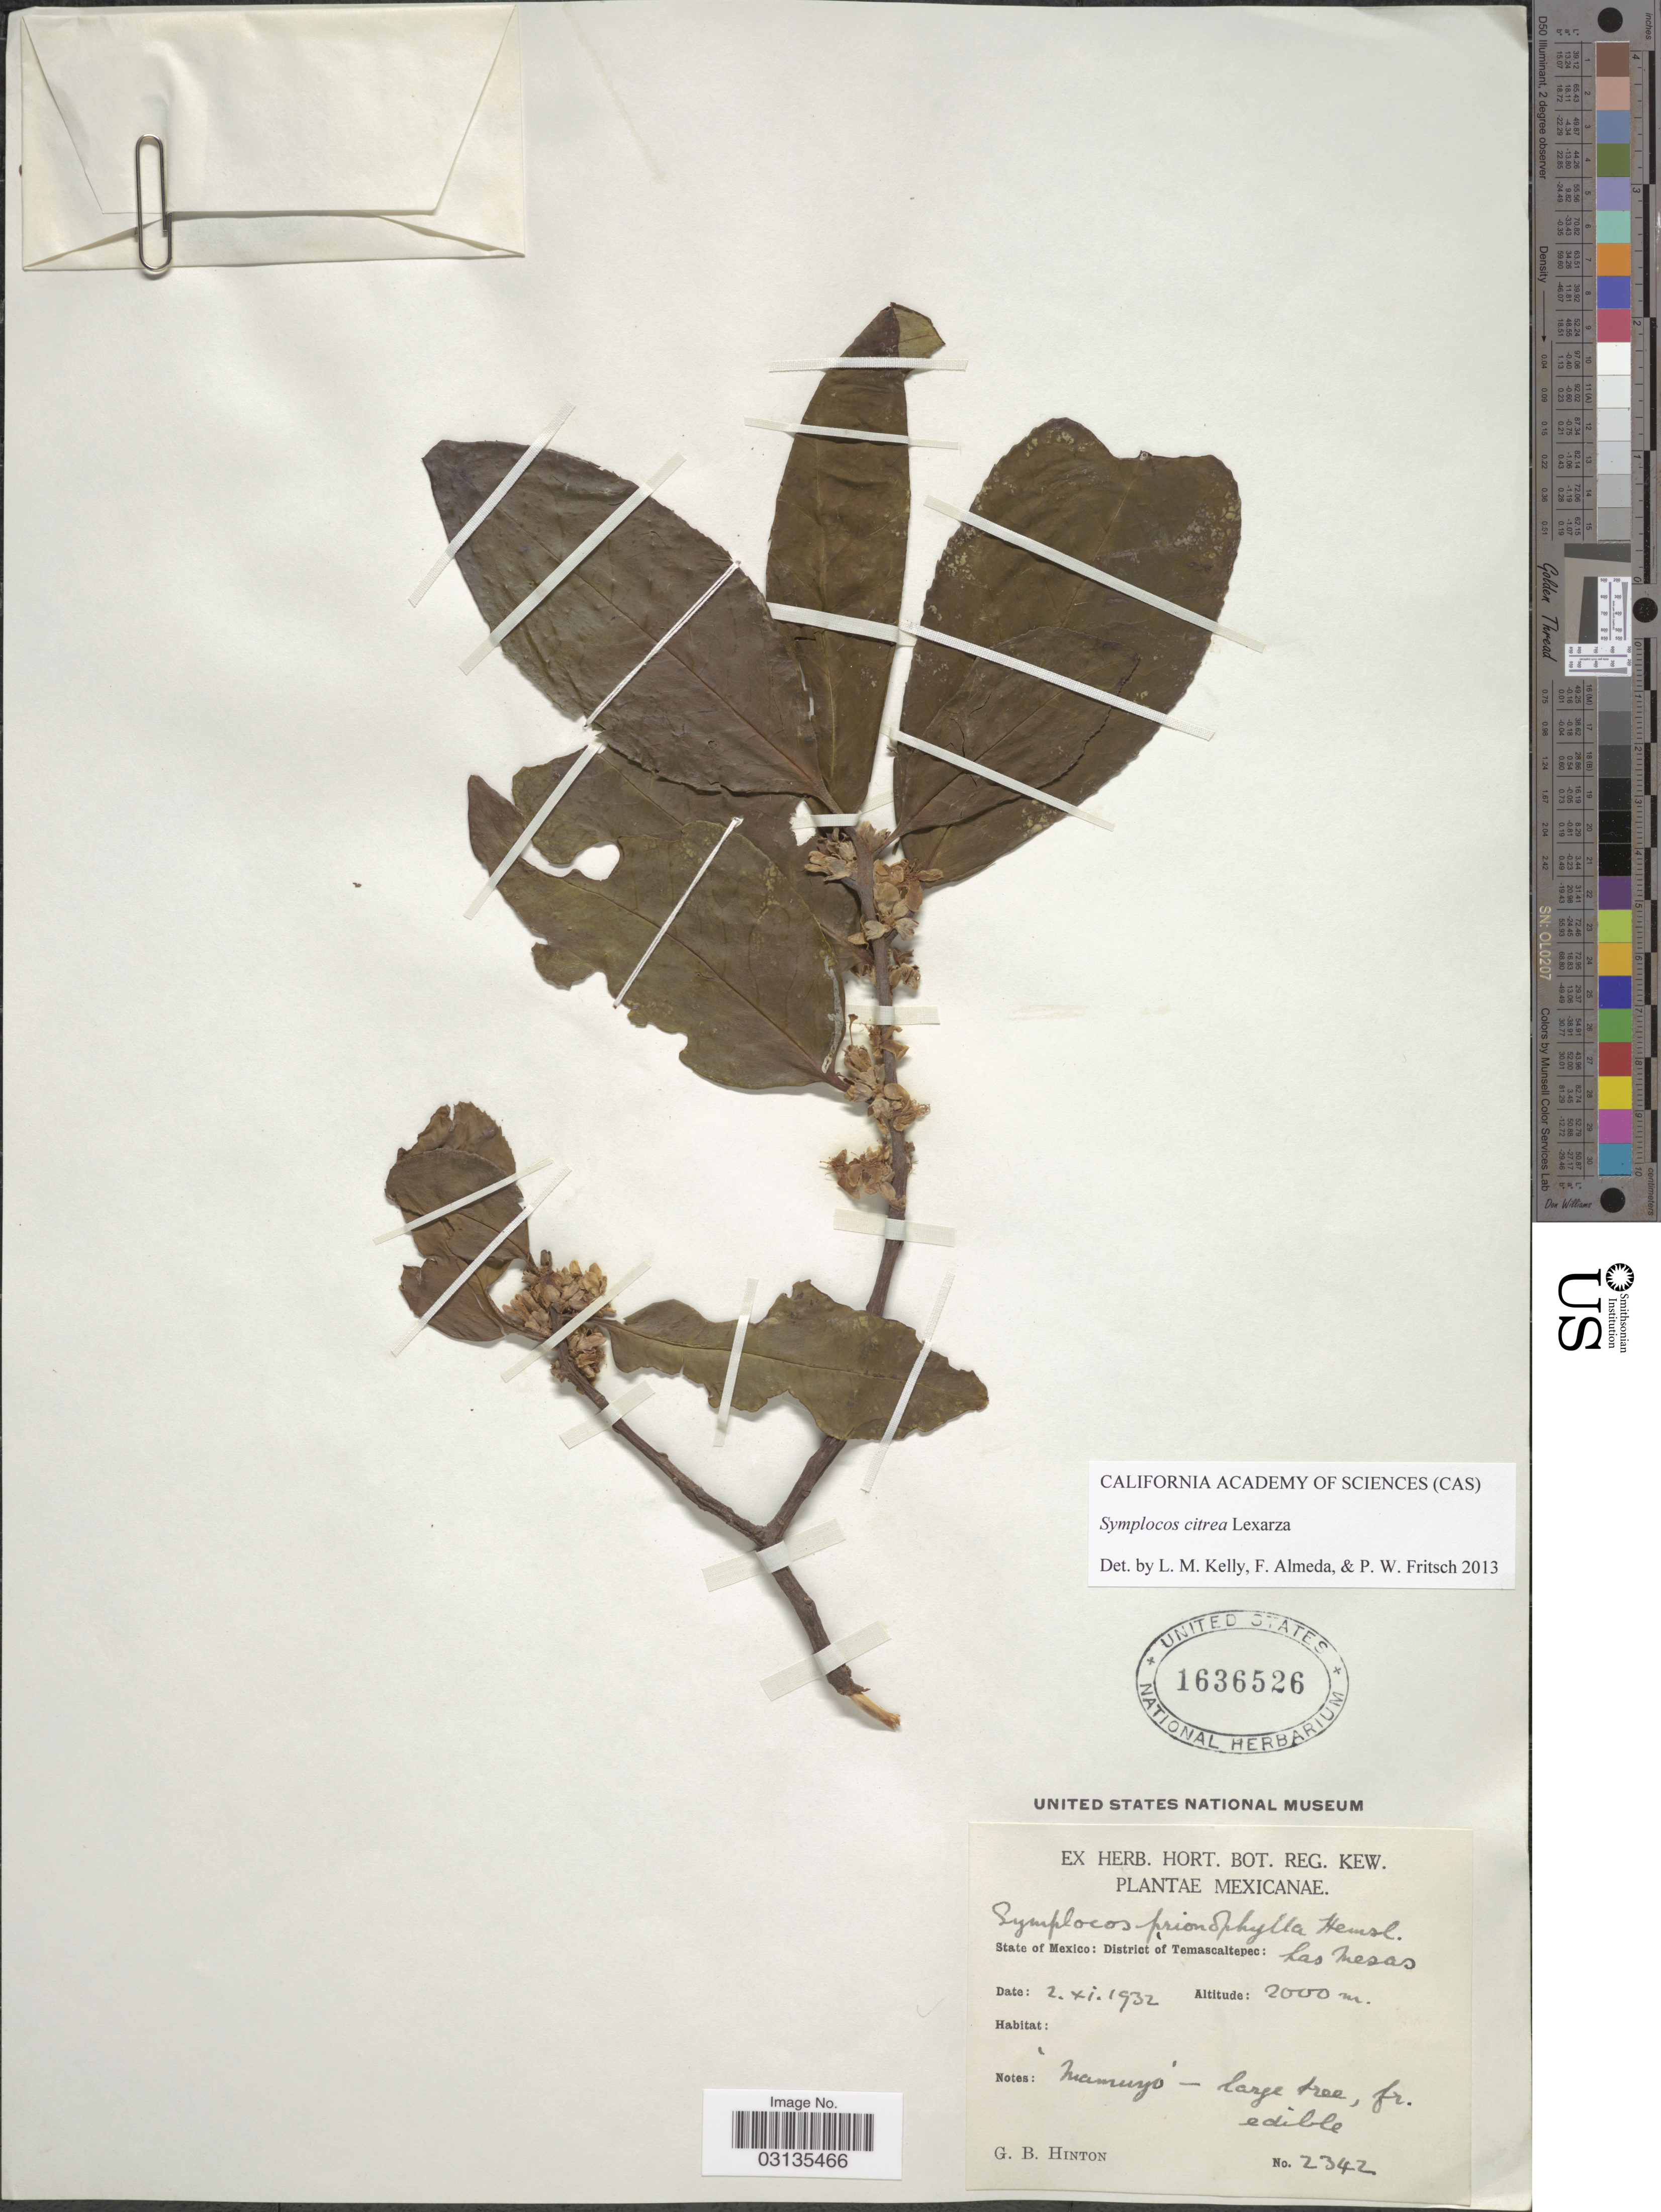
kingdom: Plantae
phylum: Tracheophyta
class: Magnoliopsida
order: Ericales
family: Symplocaceae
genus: Symplocos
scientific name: Symplocos citrea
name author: Lex.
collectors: G. B. Hinton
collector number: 2342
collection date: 1932-11-02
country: Mexico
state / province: México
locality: District of Temascaltepec: Las Mesas.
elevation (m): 2000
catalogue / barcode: US 1636526